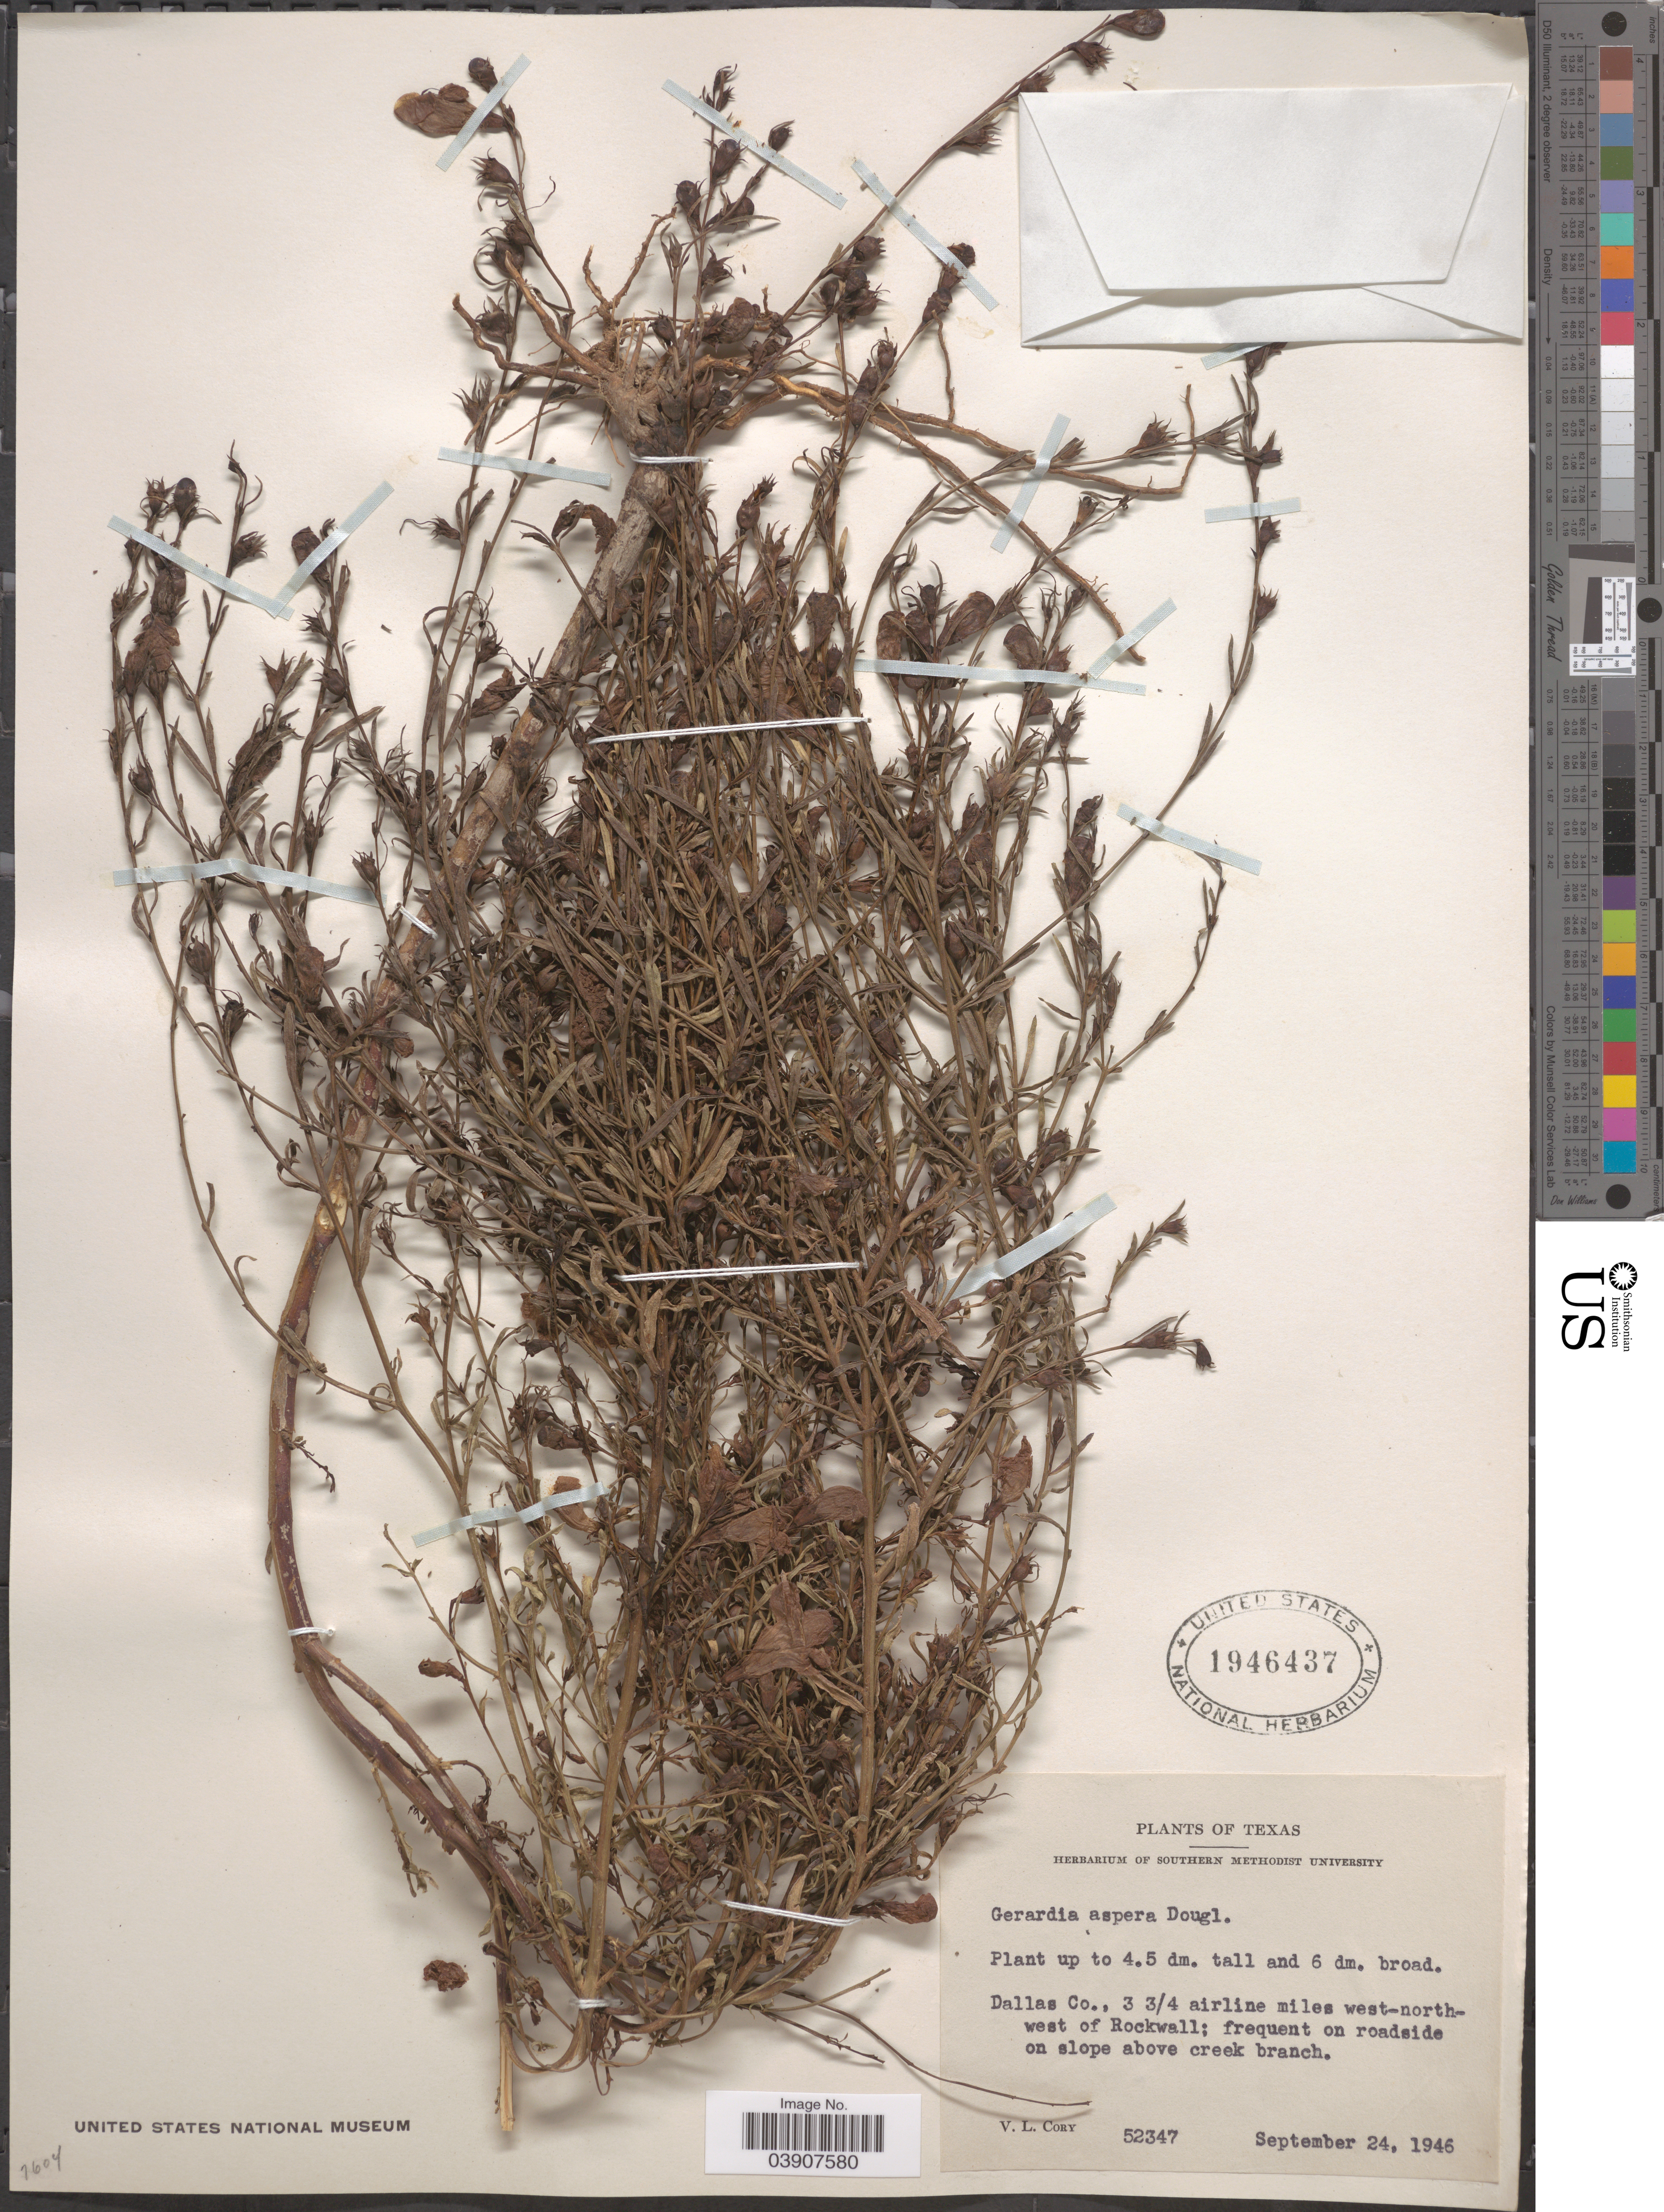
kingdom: Plantae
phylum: Tracheophyta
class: Magnoliopsida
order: Lamiales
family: Orobanchaceae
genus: Agalinis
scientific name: Agalinis aspera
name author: (Douglas ex Benth.) Britton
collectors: V. Cory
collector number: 52347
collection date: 1946-09-24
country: United States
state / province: Texas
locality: Dallas Co., 3 3/4 airline miles west-north-west of Rockwall.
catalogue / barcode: US 1946437